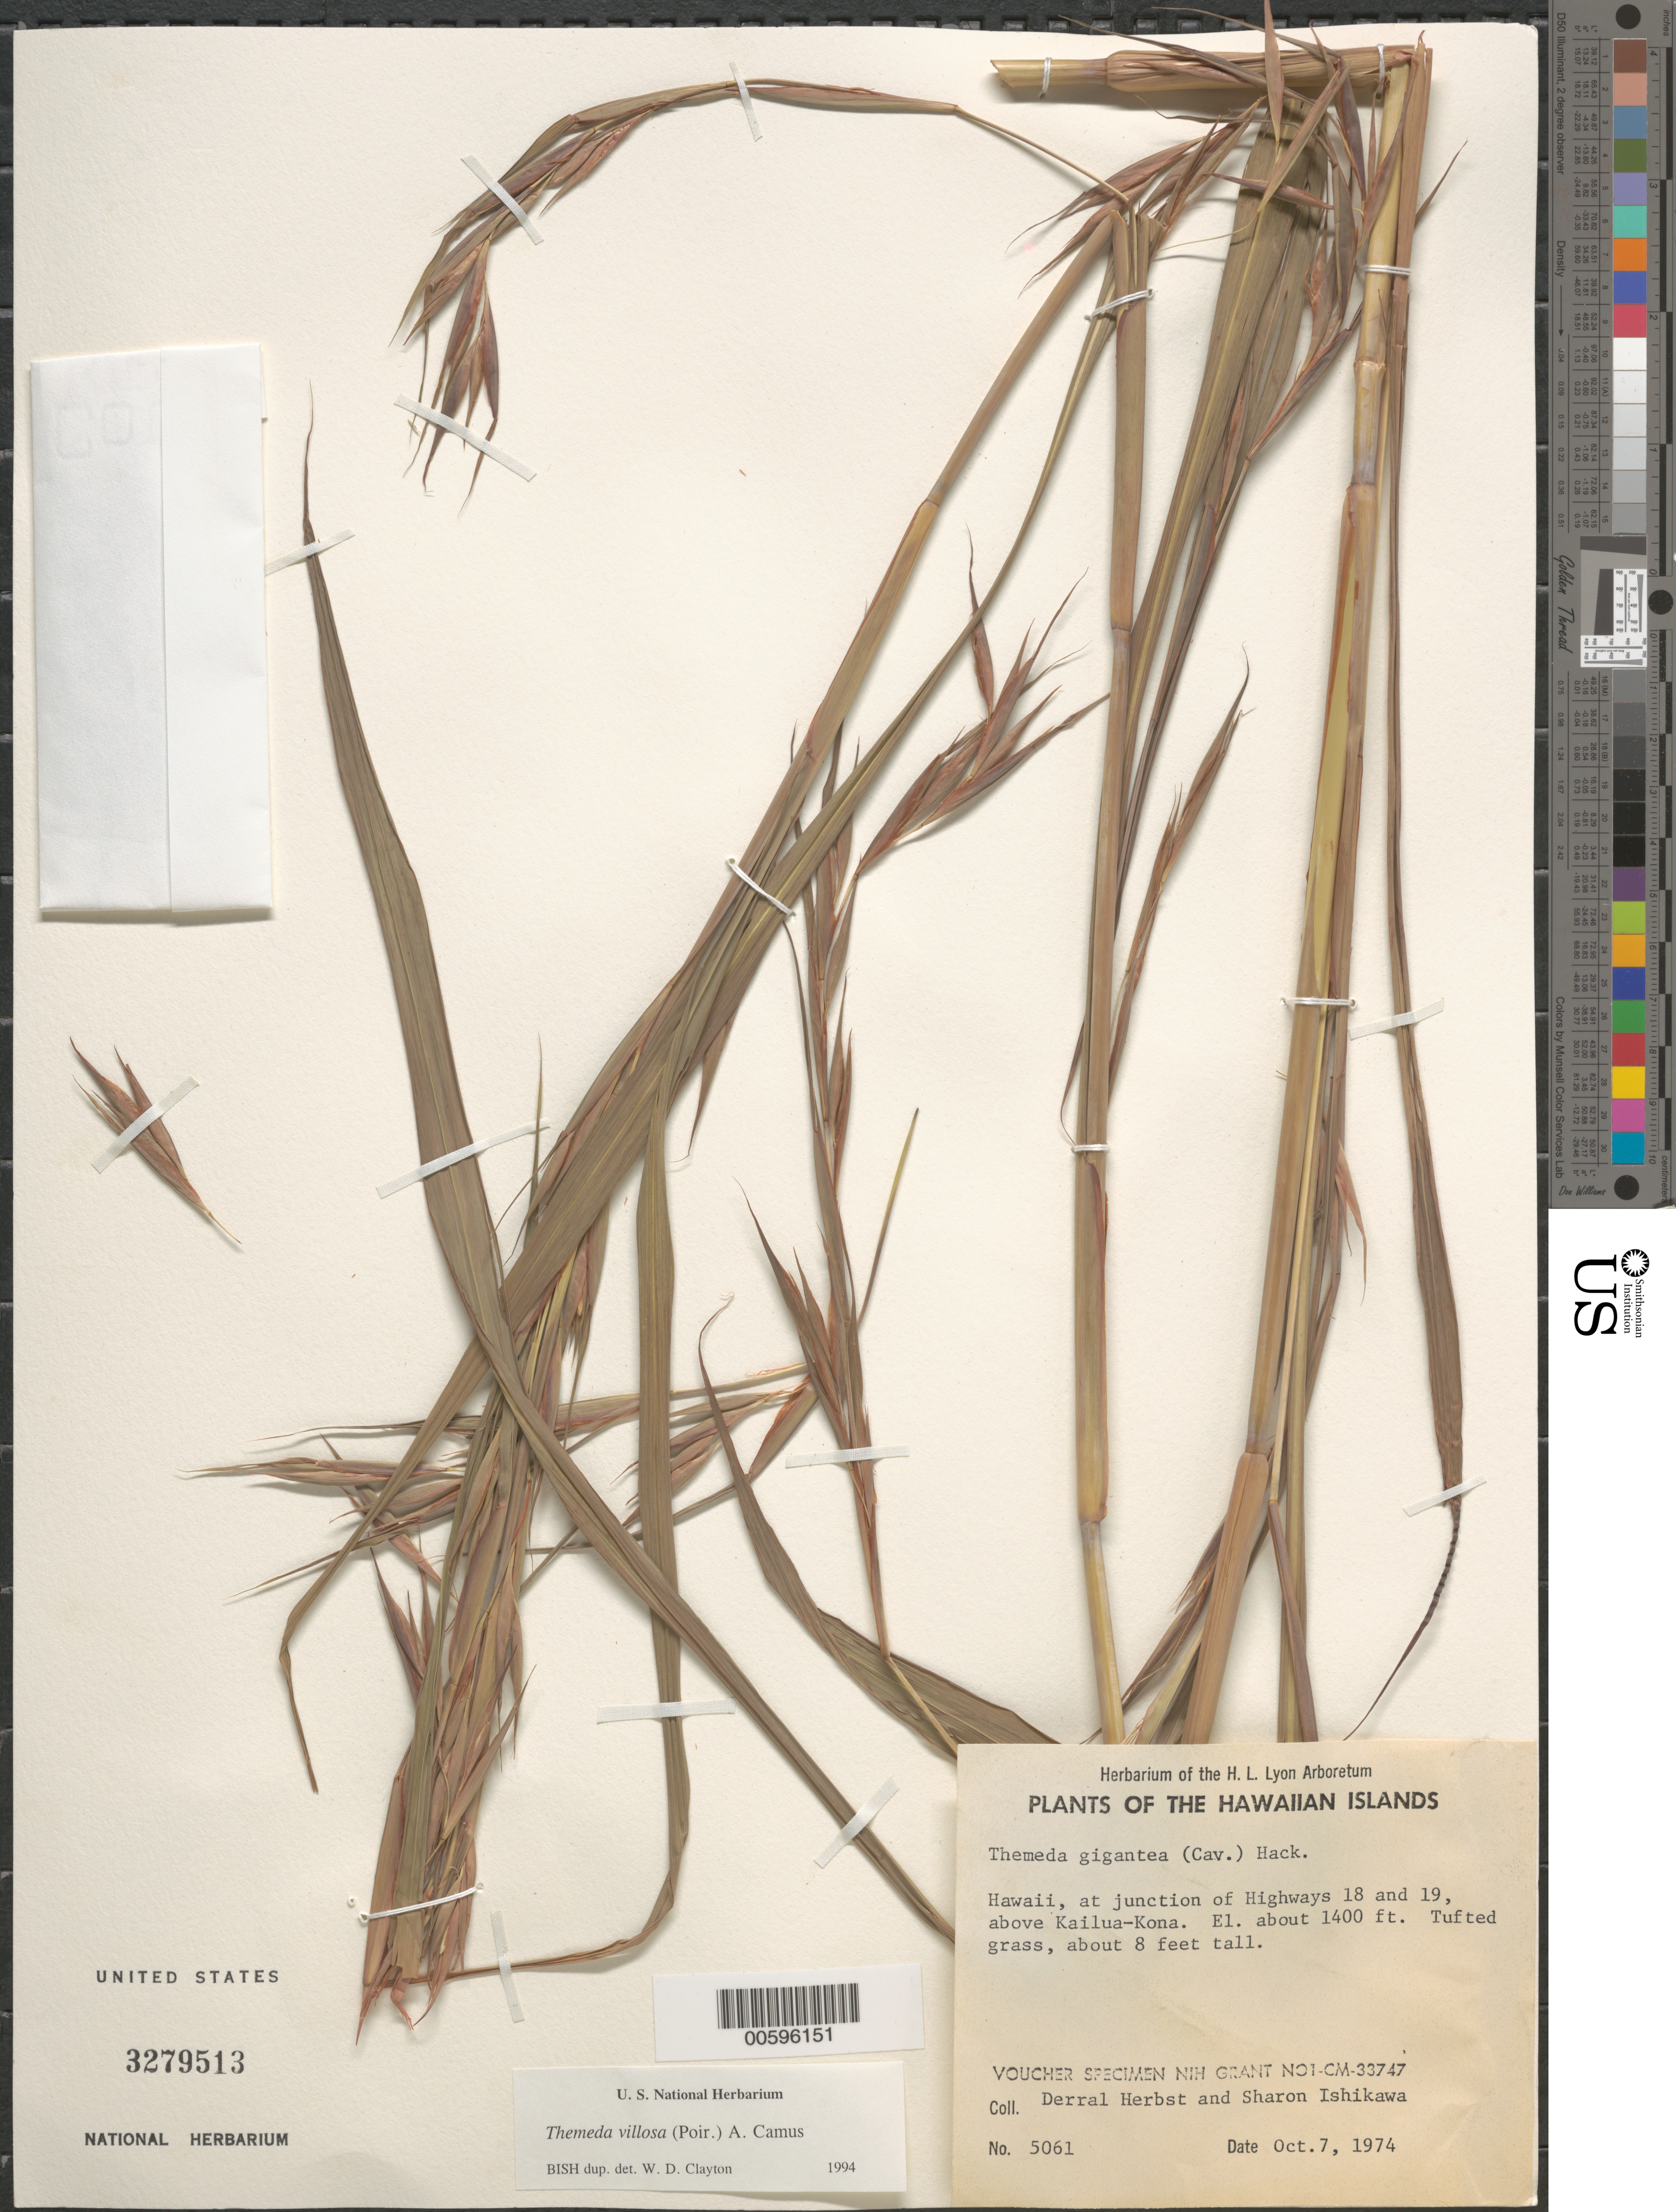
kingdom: Plantae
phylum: Tracheophyta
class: Liliopsida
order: Poales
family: Poaceae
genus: Themeda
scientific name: Themeda villosa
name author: (Lam.) A. Camus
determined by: Clayton, W. D.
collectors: D. R. Herbst & S. Ishikawa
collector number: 5061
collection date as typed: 7 Oct 1974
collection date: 1974-10-07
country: United States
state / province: Hawaii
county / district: Hawaii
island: Hawaii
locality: Jct of Hwy 18 and 19, above Kailua-Kona.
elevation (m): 427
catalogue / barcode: US 3279513